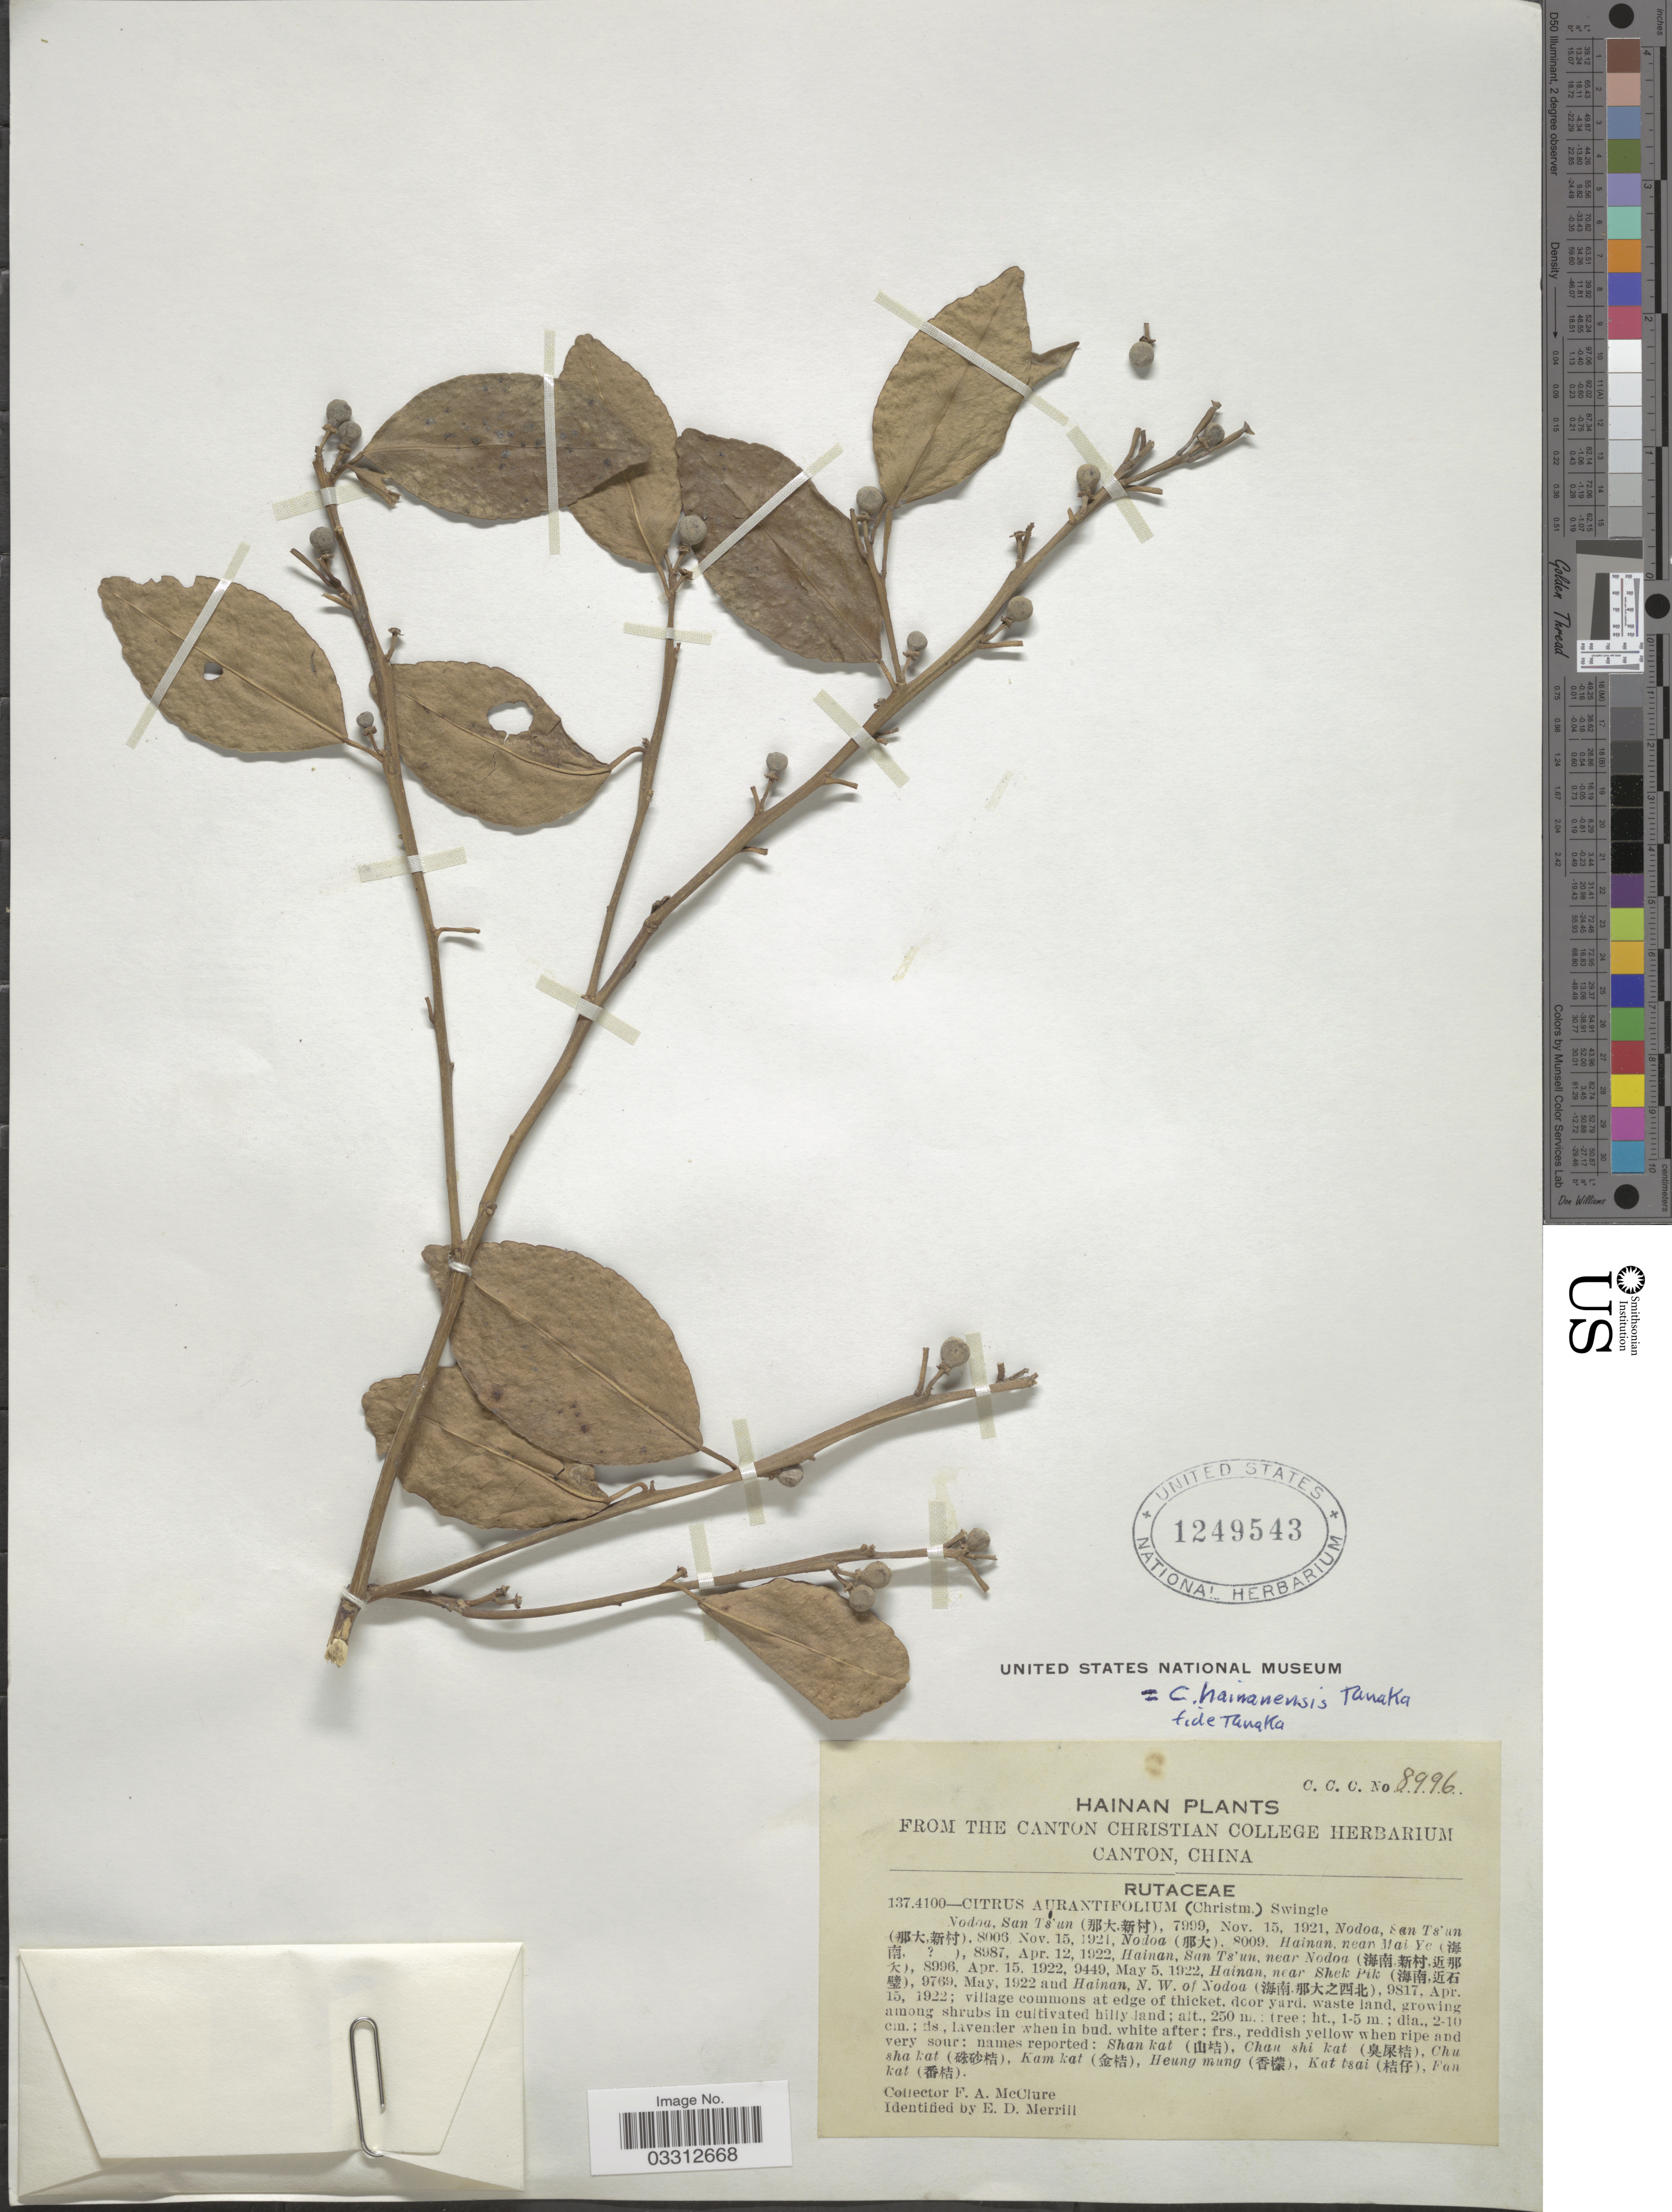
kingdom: Plantae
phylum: Tracheophyta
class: Magnoliopsida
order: Sapindales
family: Rutaceae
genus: Citrus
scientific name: Citrus hainanensis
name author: Tanaka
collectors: F. A. McClure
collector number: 8996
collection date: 1922-04-15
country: China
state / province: Hainan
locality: San Ts'un, near Nodoa (X).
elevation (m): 250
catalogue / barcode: US 1249543